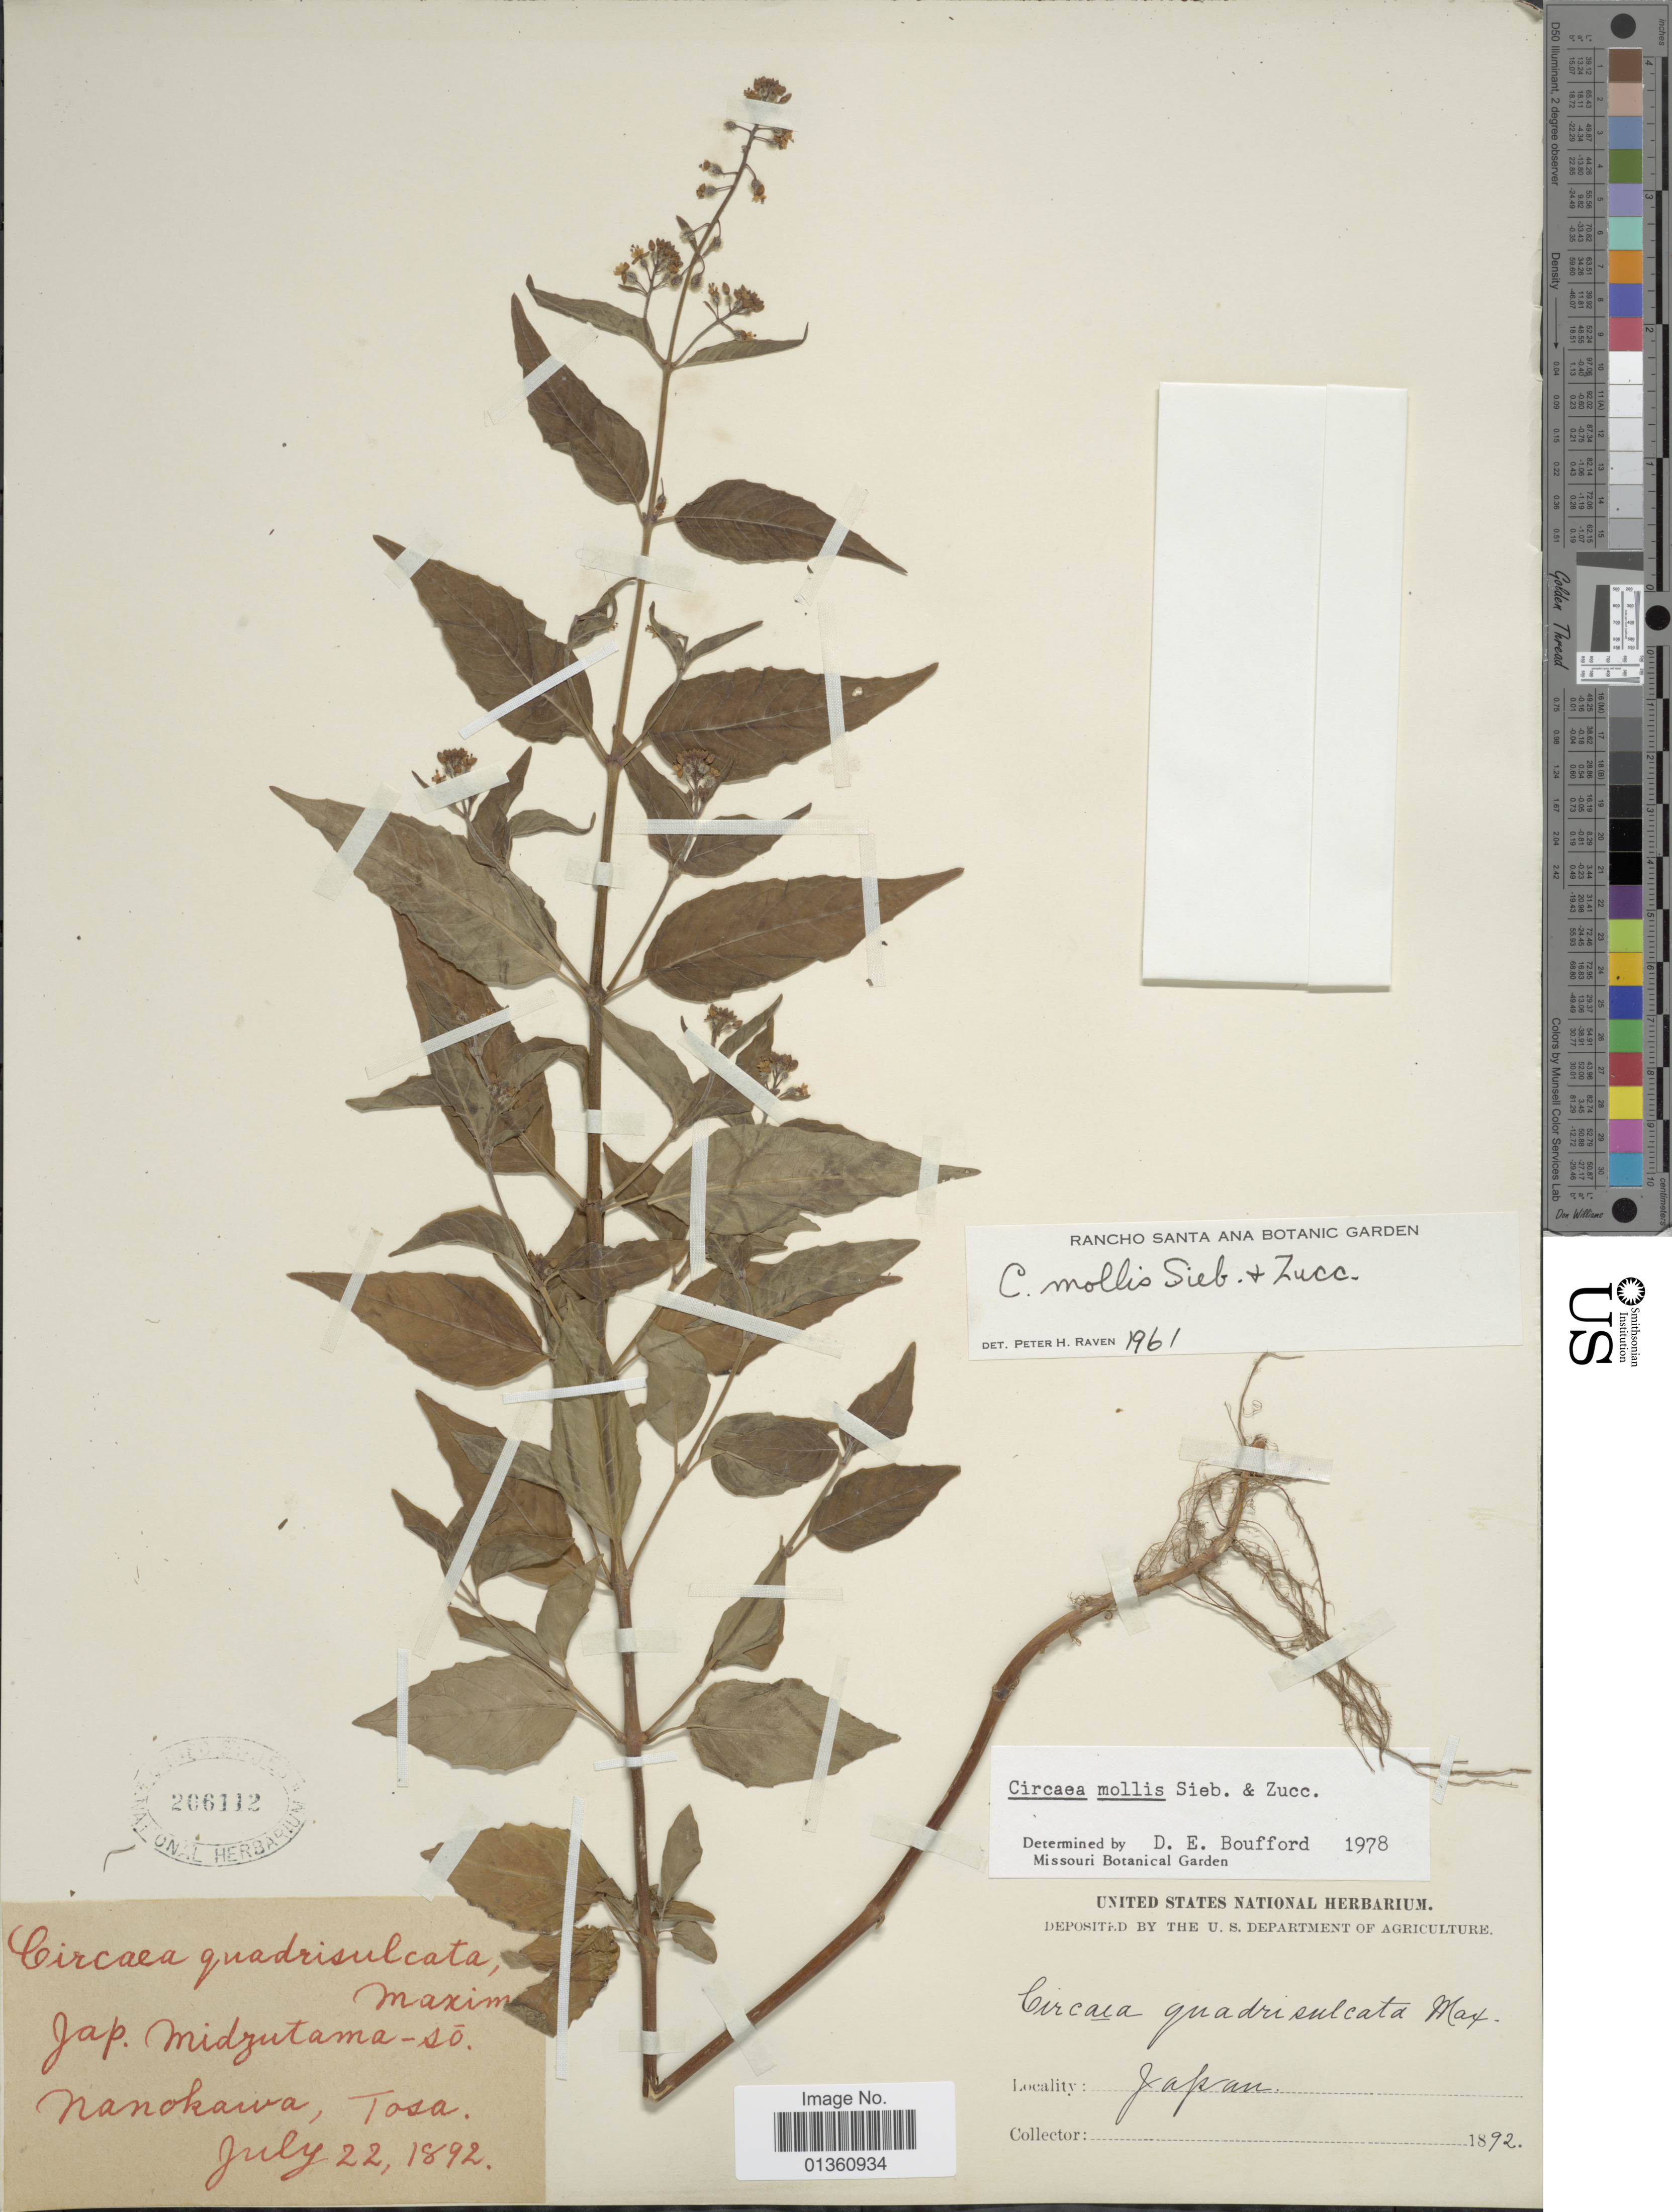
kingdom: Plantae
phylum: Tracheophyta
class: Magnoliopsida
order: Myrtales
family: Onagraceae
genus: Circaea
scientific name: Circaea mollis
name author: Siebold & Zucc.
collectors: U.S. National Herbarium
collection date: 1892-07-22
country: Japan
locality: Nanokawa, Tosa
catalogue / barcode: US 206112